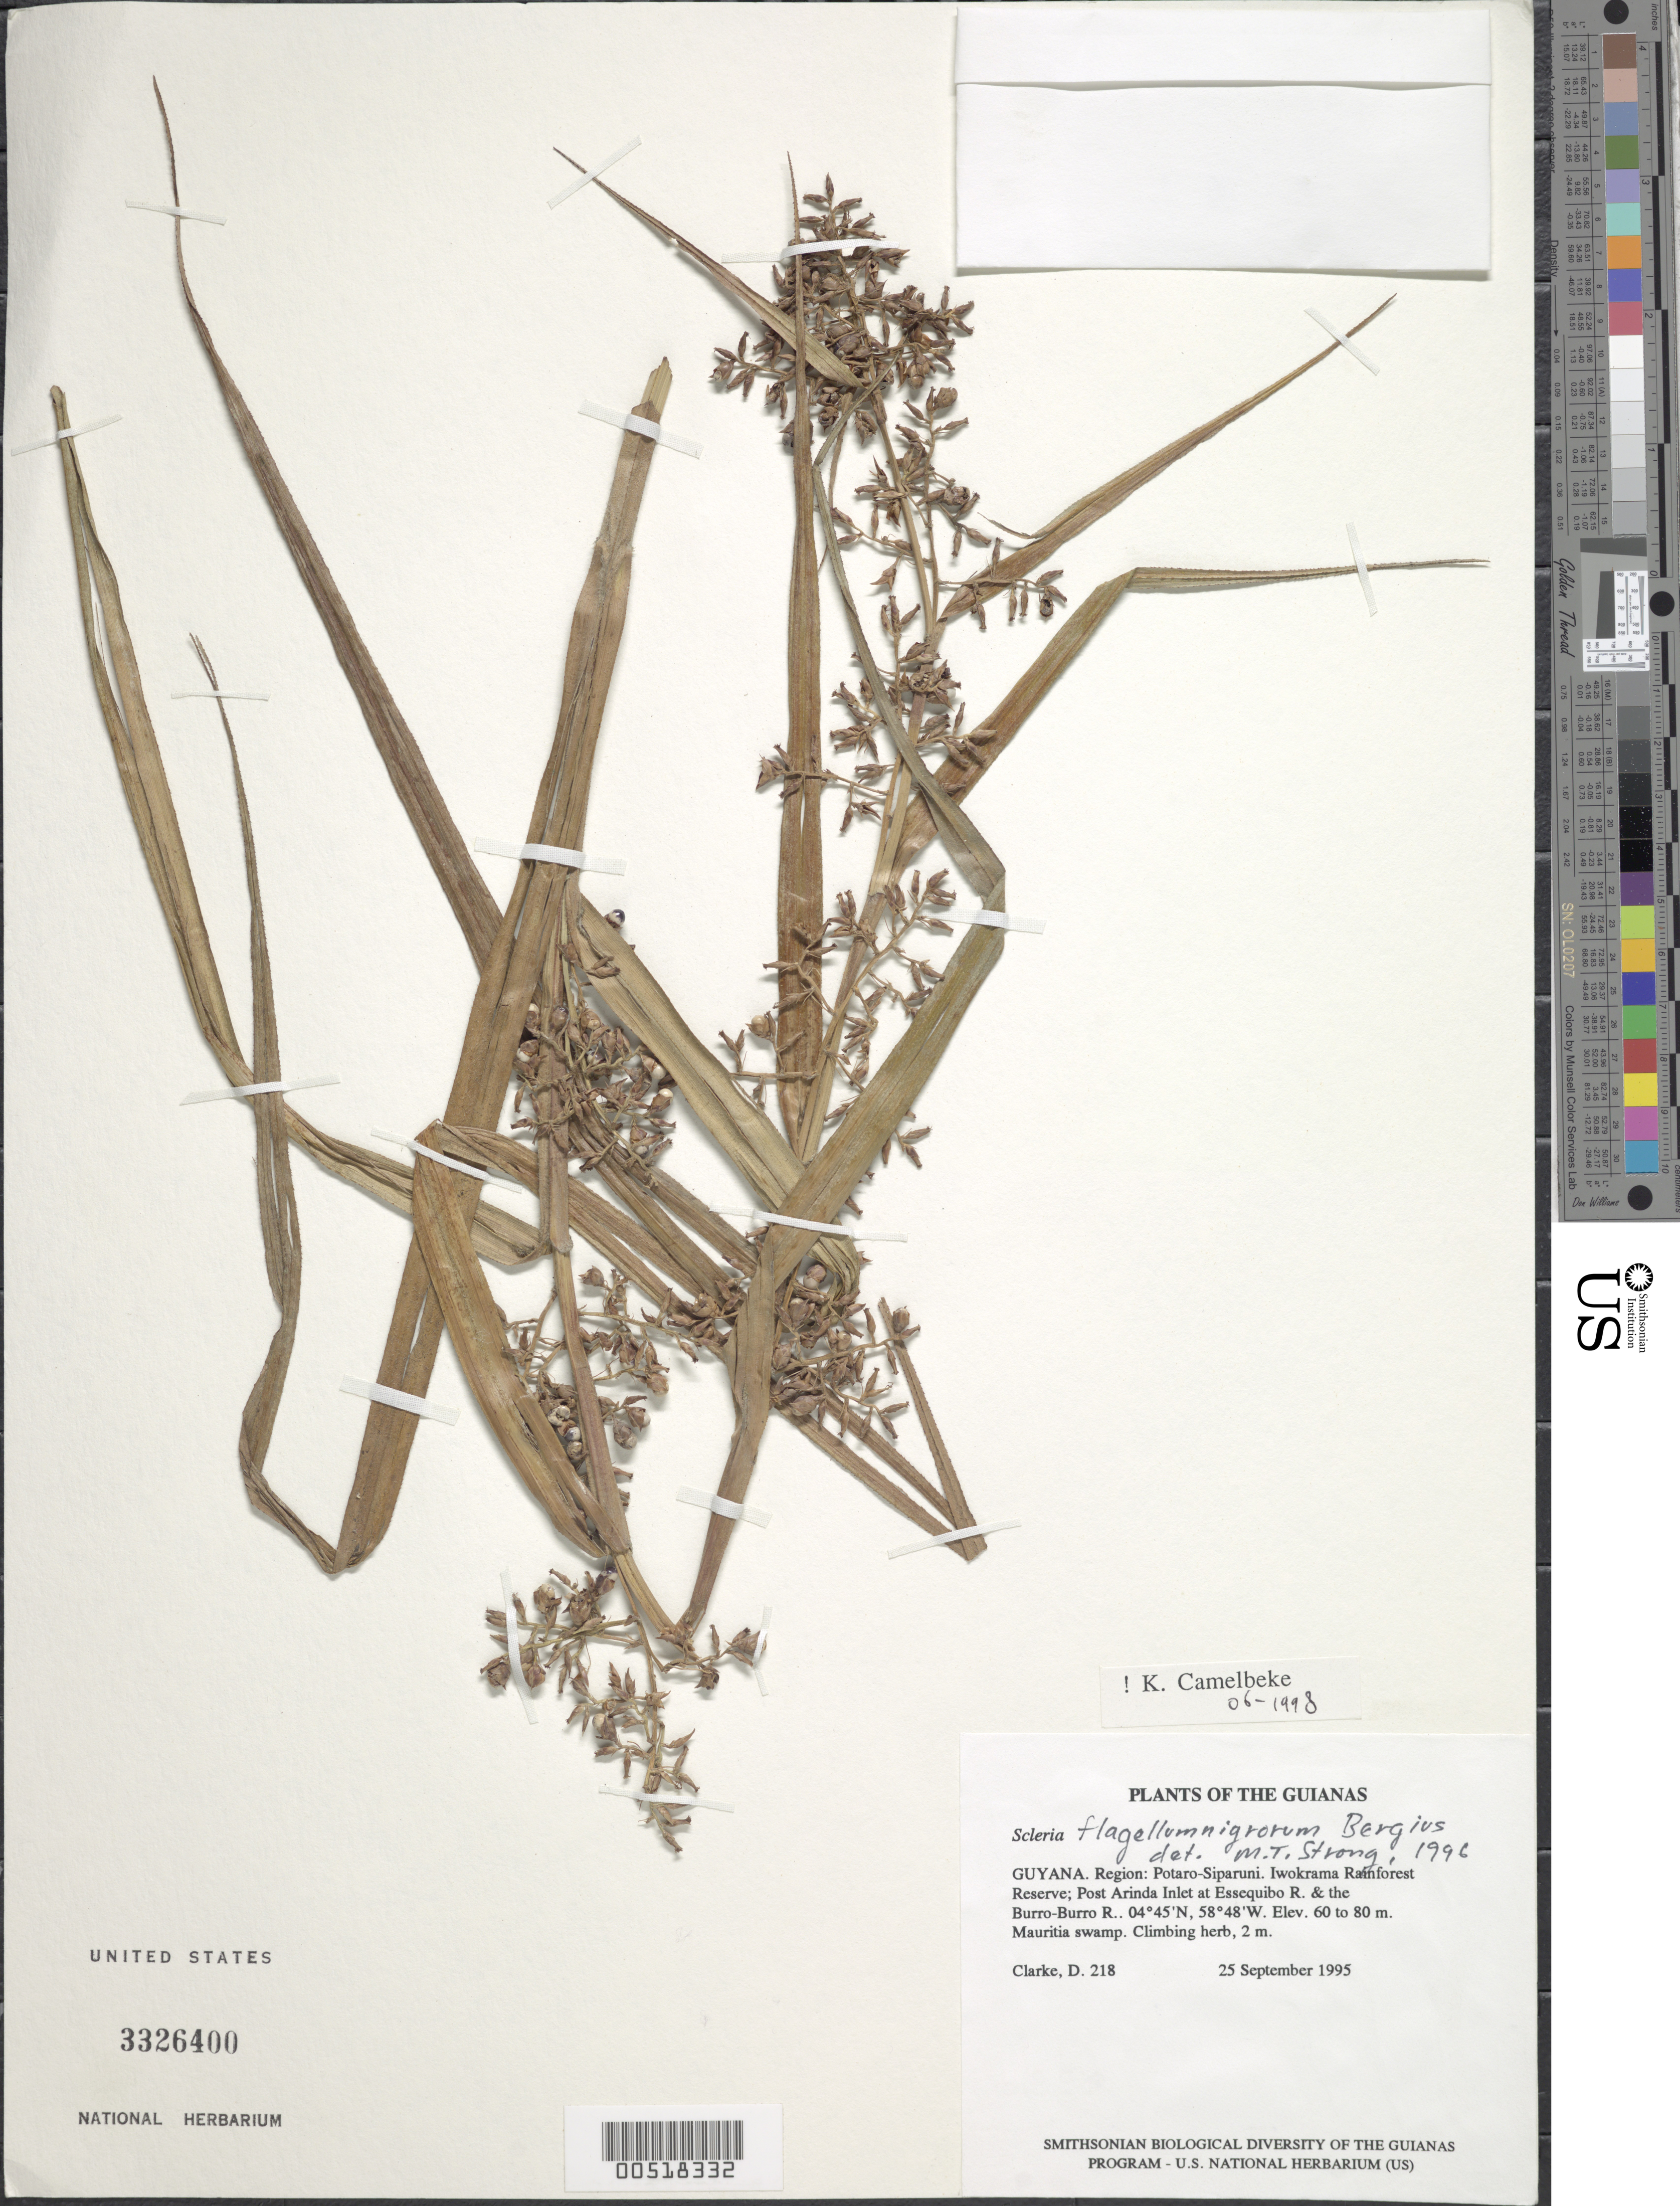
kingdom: Plantae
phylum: Tracheophyta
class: Liliopsida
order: Poales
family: Cyperaceae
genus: Scleria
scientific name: Scleria flagellum-nigrorum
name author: P.J. Bergius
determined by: Camelbeke, K.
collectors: H. D. Clarke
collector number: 218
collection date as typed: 25 September 1995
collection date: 1995-09-25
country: Guyana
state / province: Potaro-Siparuni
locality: Iwokrama Rainforest Reserve; Post Arinda Inlet at Essequibo R. & the Burro-Burro R.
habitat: Mauritia swamp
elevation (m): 60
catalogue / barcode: US 3326400